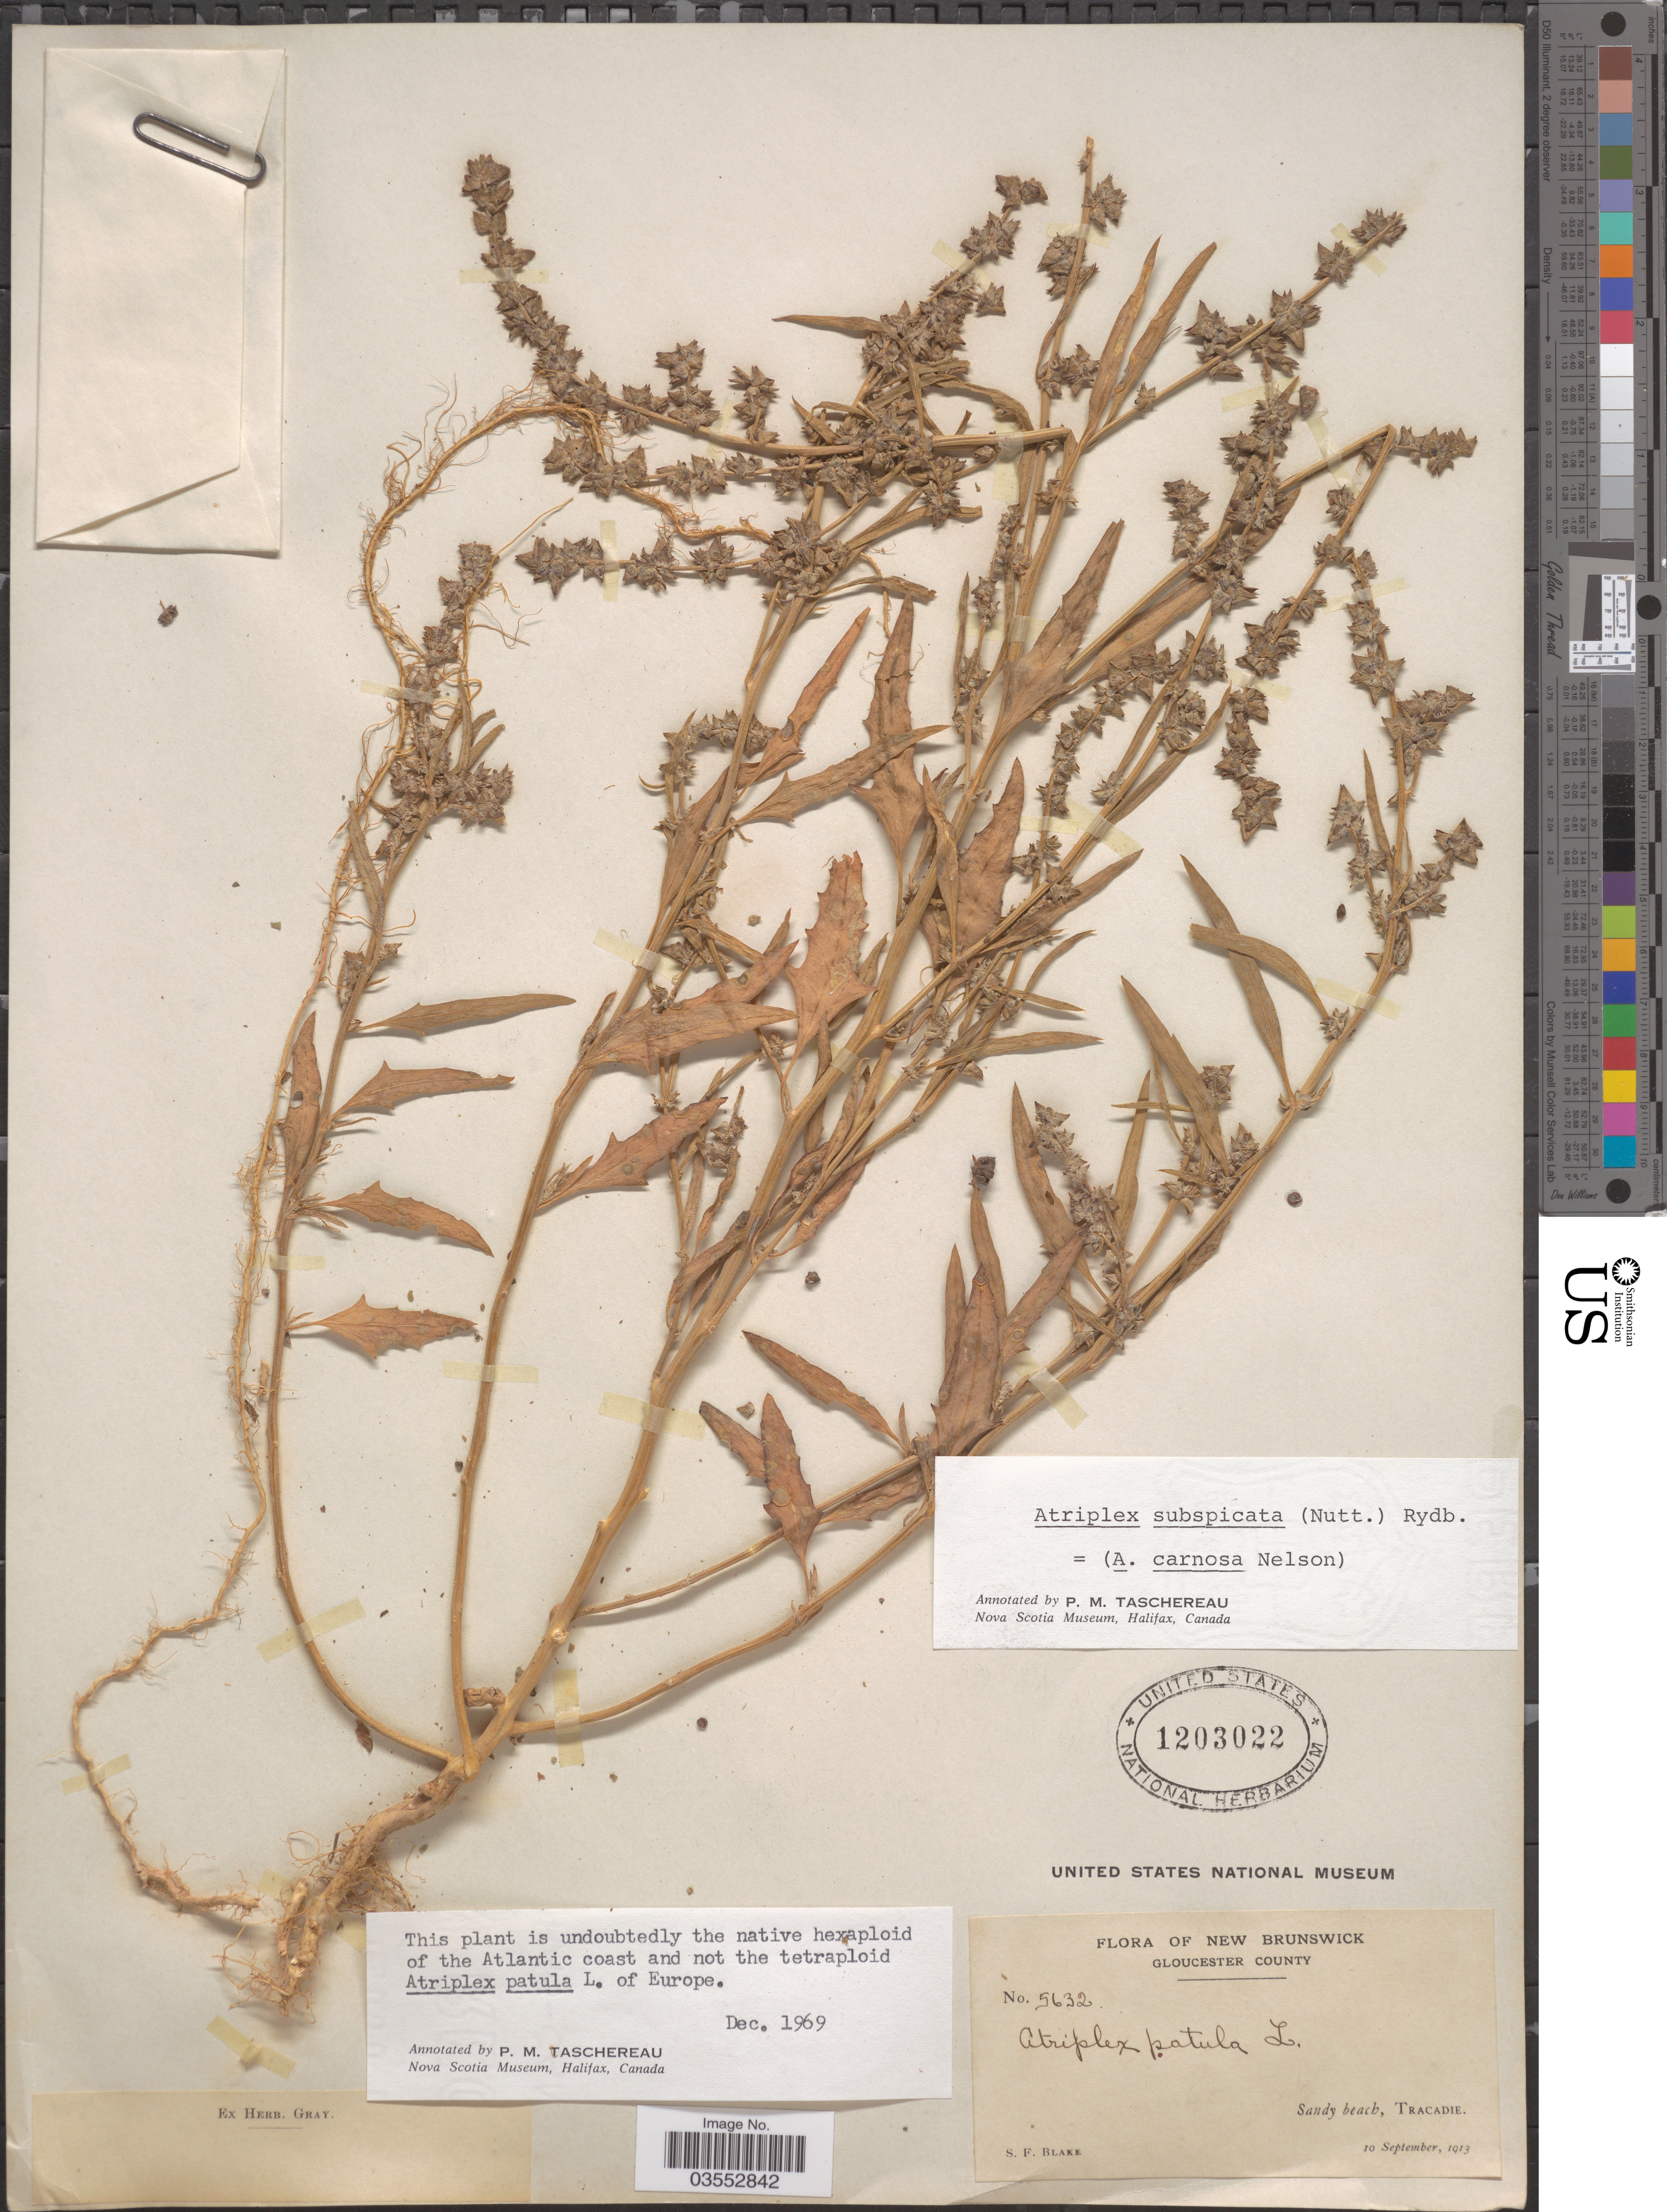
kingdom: Plantae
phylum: Tracheophyta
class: Magnoliopsida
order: Caryophyllales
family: Amaranthaceae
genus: Atriplex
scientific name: Atriplex subspicata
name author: (Nutt.) Rydb.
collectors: S. Blake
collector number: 5632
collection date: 1913-09-10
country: Canada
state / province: New Brunswick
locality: Gloucester County, Tracadie.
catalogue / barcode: US 1203022